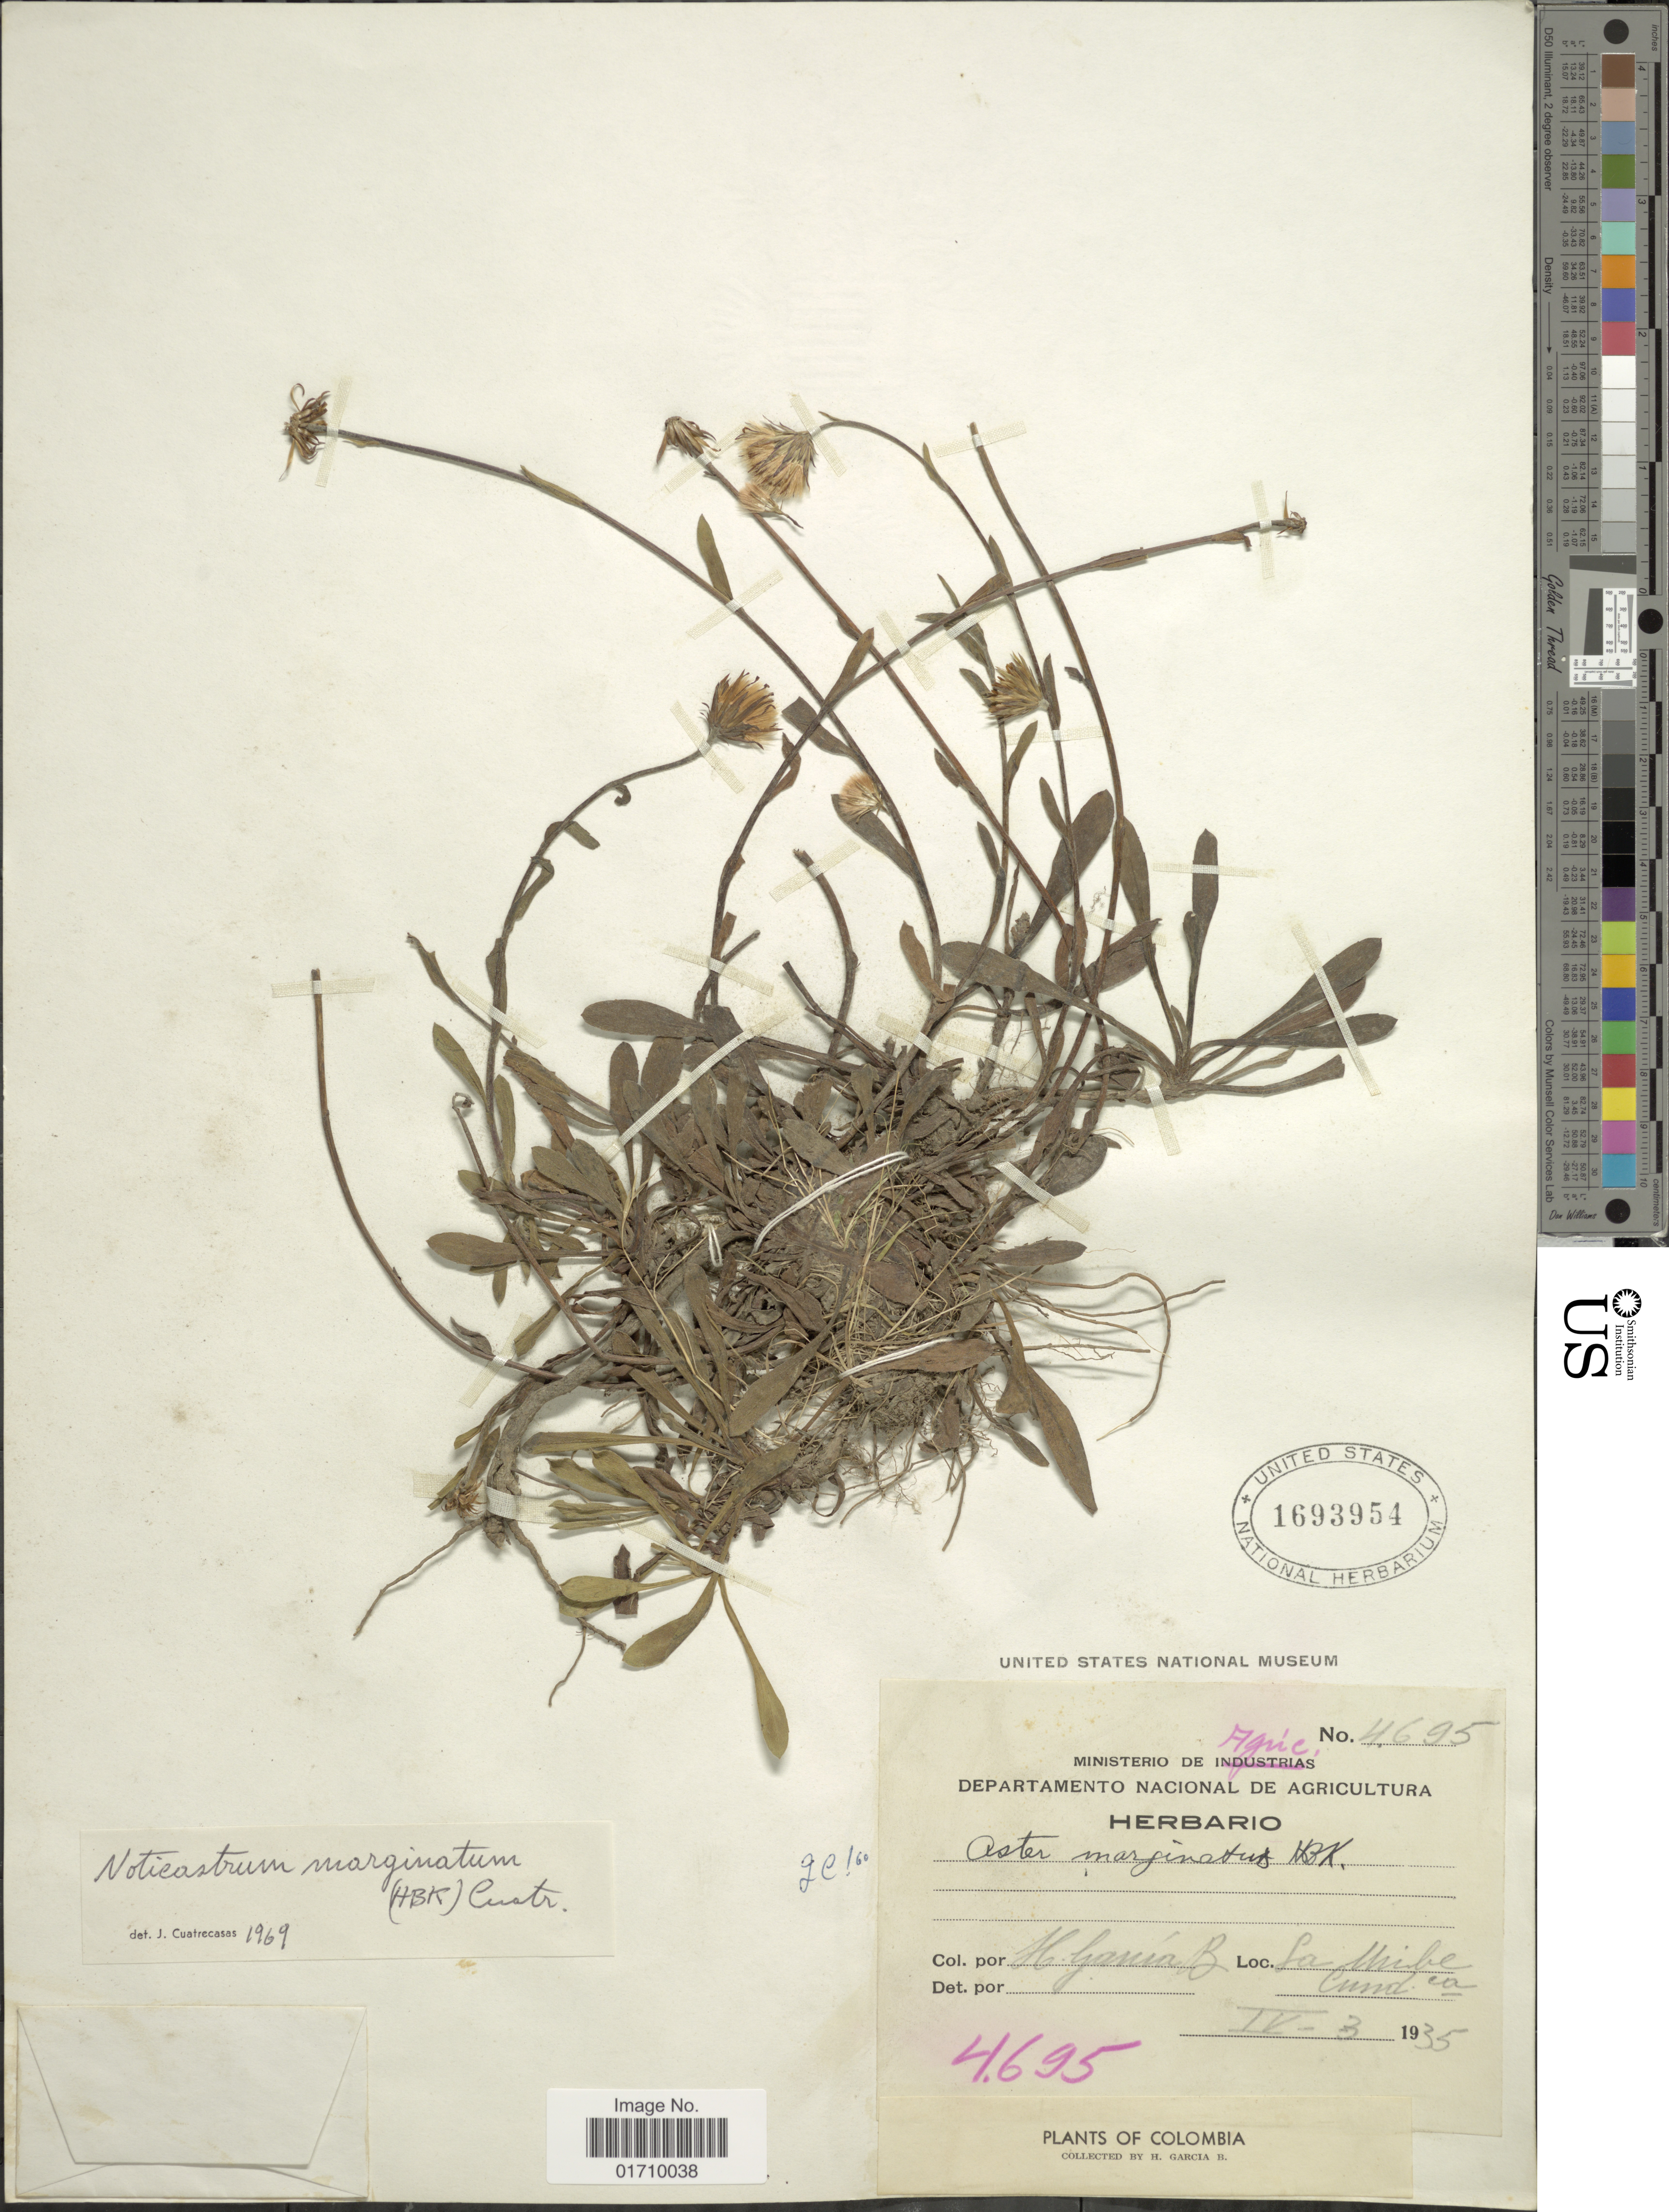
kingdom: Plantae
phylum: Tracheophyta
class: Magnoliopsida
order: Asterales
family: Asteraceae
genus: Noticastrum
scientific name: Noticastrum marginatum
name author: (Kunth) Cuatrec.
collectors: H. García Barriga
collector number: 4695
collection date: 1935-04-03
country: Colombia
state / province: Cundinamarca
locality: H. Garcia B, La Uribe, Cundca [interpreted]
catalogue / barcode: US 1693954